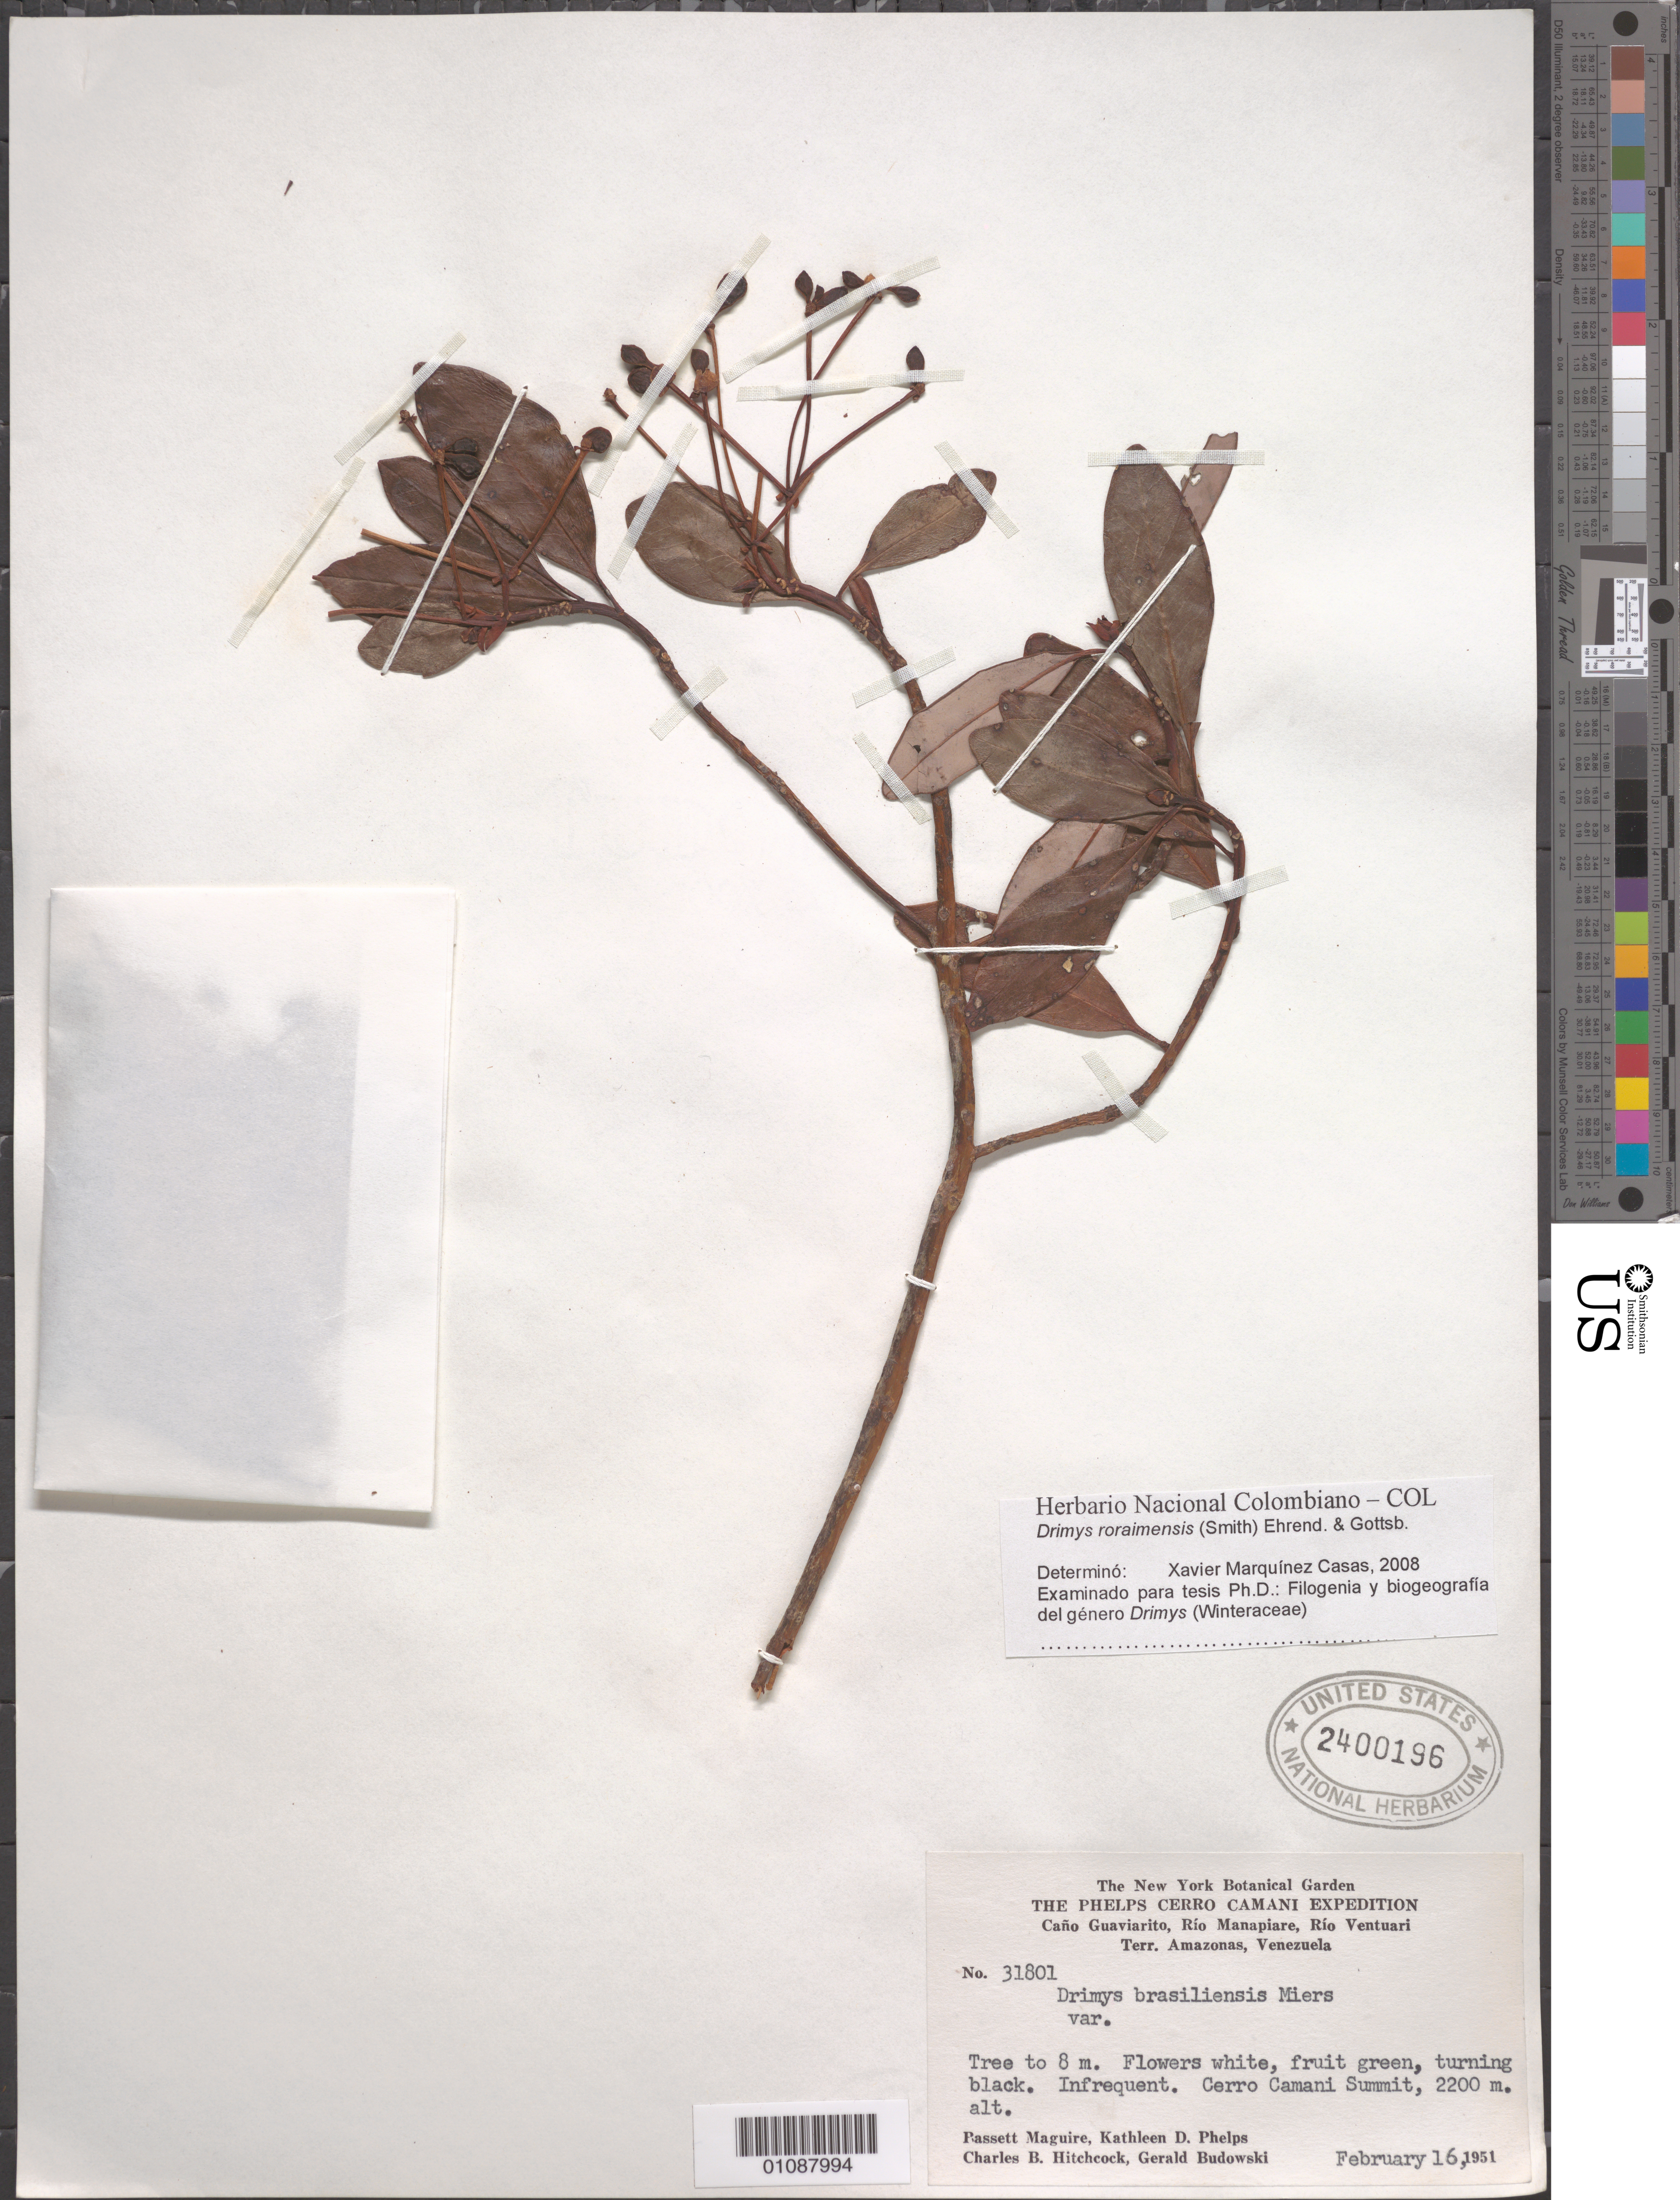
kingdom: Plantae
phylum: Tracheophyta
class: Magnoliopsida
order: Canellales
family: Winteraceae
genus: Drimys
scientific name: Drimys roraimensis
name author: (A.C. Sm.) Ehrend. & Gottsb.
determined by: Marquínez Casas, X.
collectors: B. Maguire, K. D. Phelps, C. B. Hitchcock & G. Budowski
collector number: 31801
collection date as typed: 16-Feb-51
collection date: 1951-02-16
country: Venezuela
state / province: Amazonas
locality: Caño Guaviarito, Río Manapiare, Río Ventuari. Cerro Camani Summit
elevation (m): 2200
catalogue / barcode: US 2400196